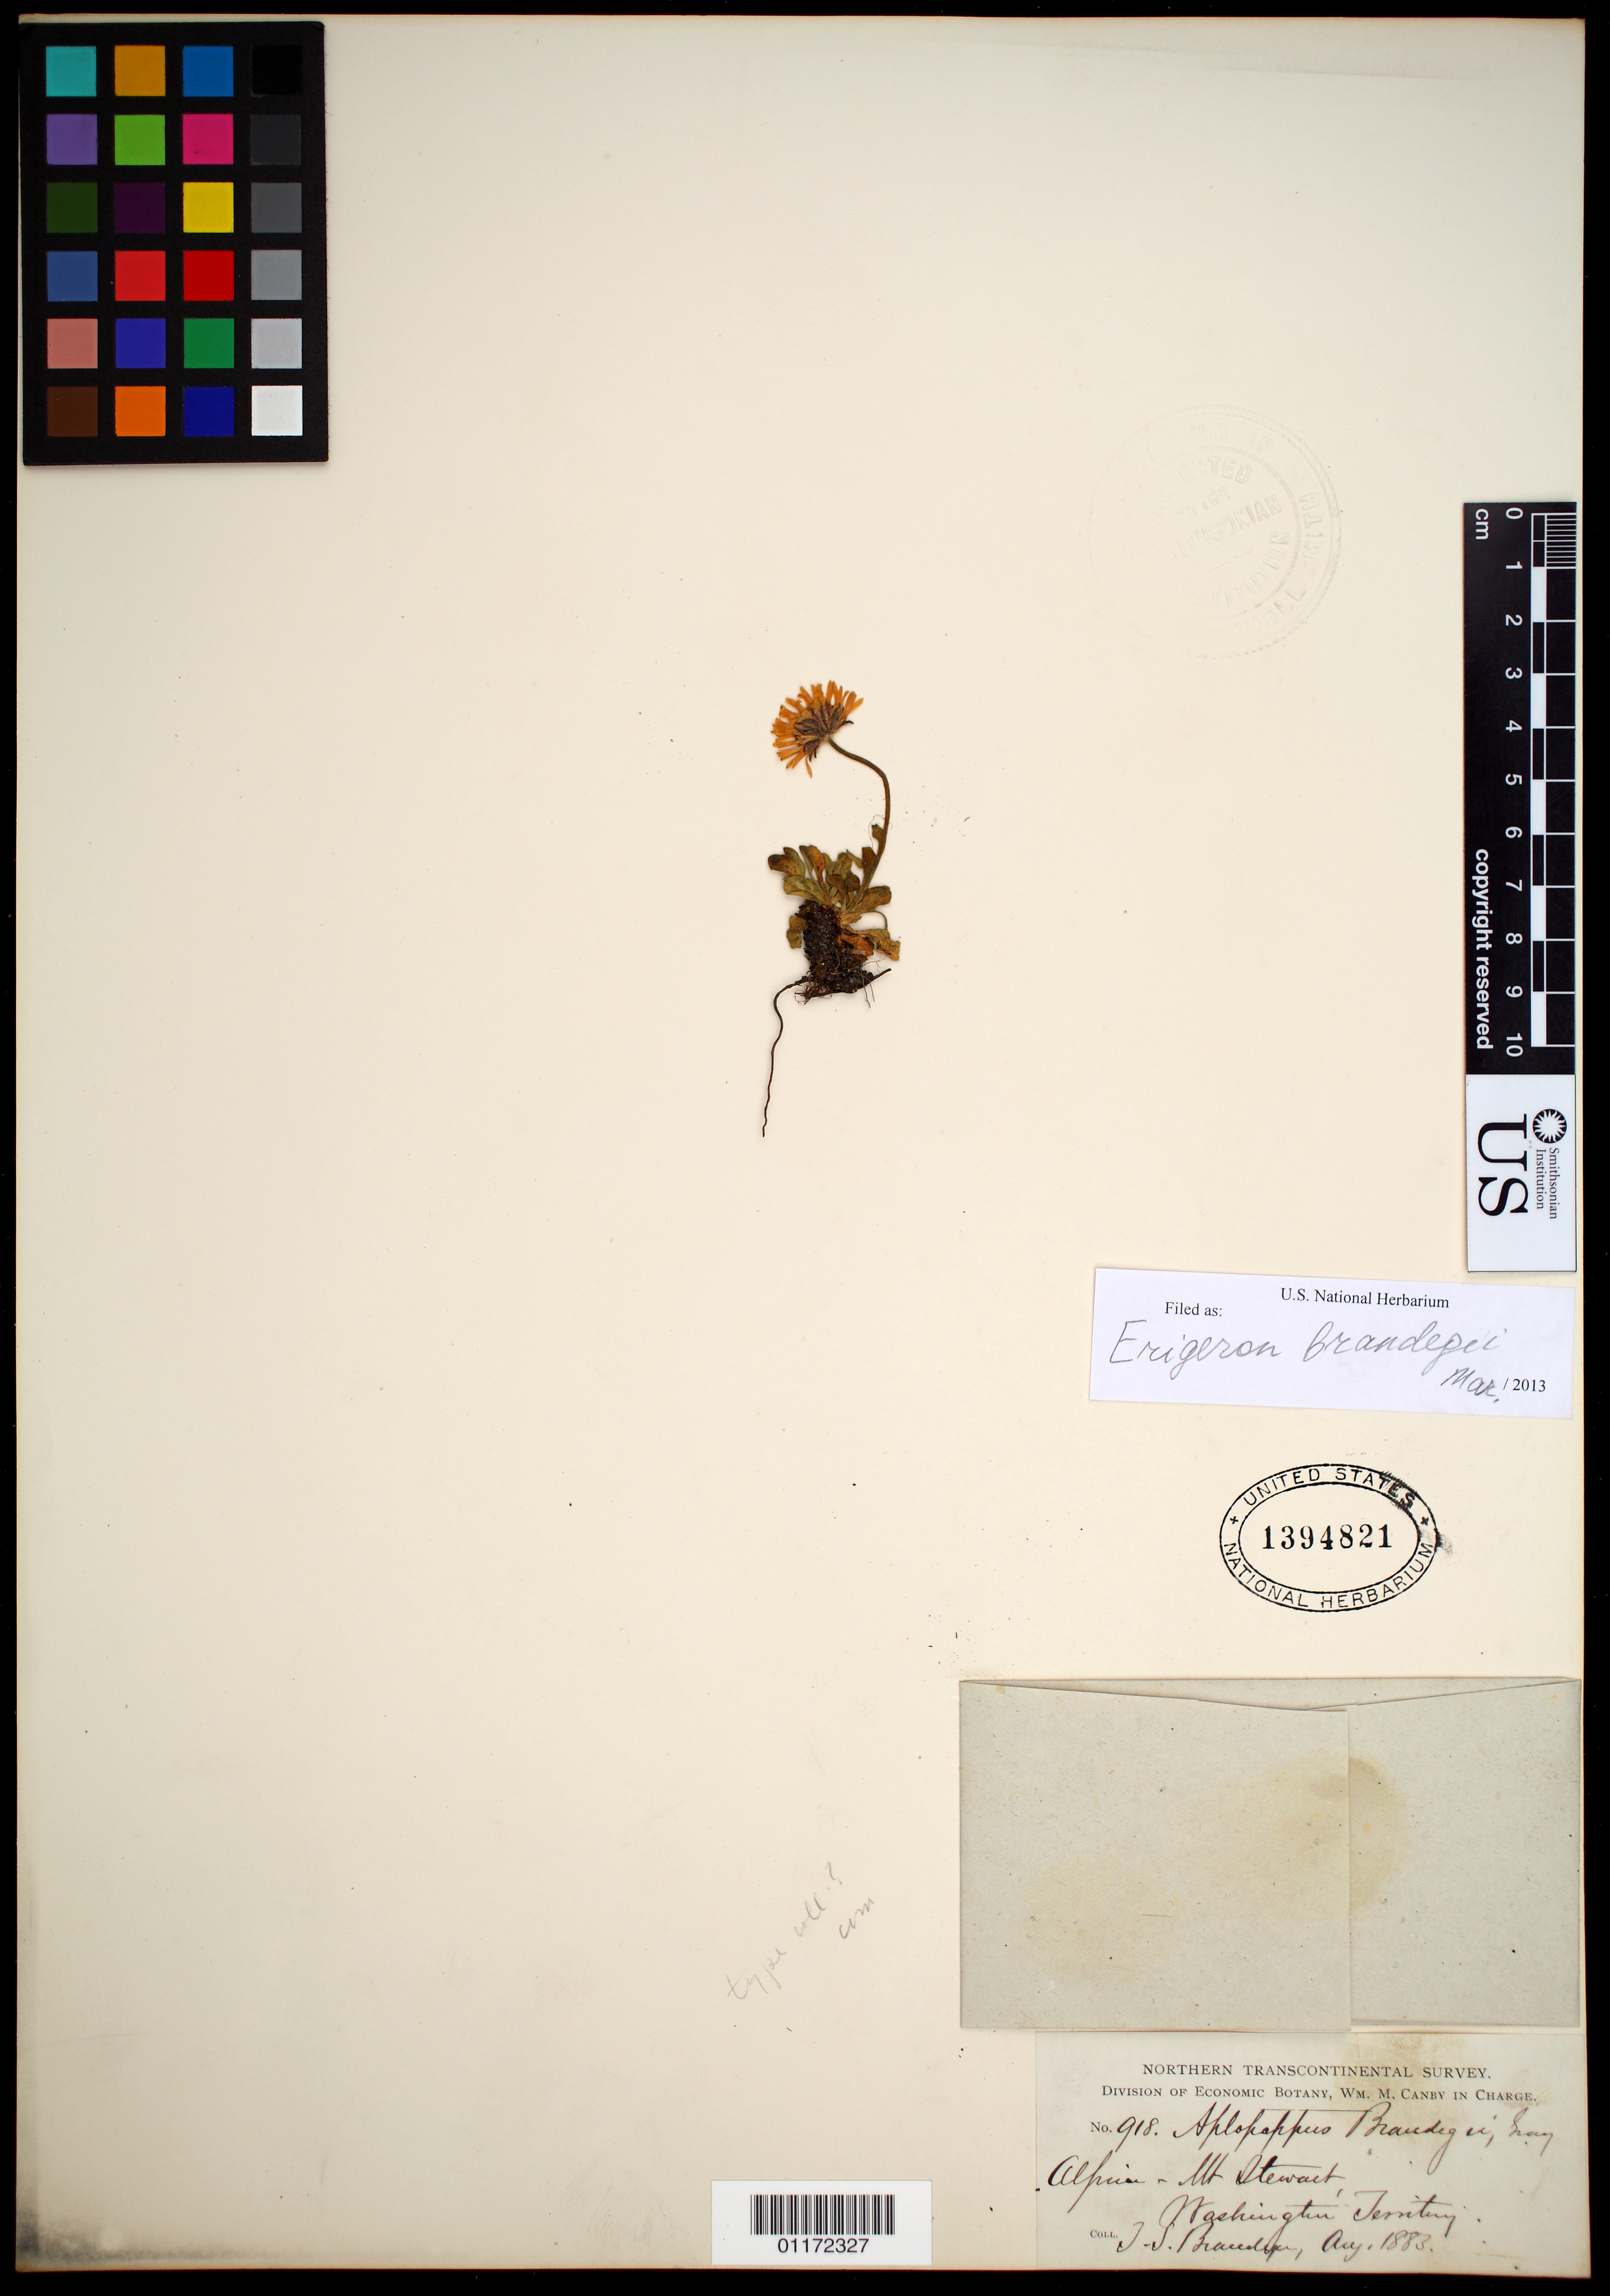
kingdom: Plantae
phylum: Tracheophyta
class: Magnoliopsida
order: Asterales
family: Asteraceae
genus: Erigeron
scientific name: Erigeron brandegeei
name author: A. Gray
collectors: J. S. Brandegee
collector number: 918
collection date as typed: Aug. 1883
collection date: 1883-08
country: United States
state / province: Washington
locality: Alpine, Mt. Stewart.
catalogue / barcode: US 1394821